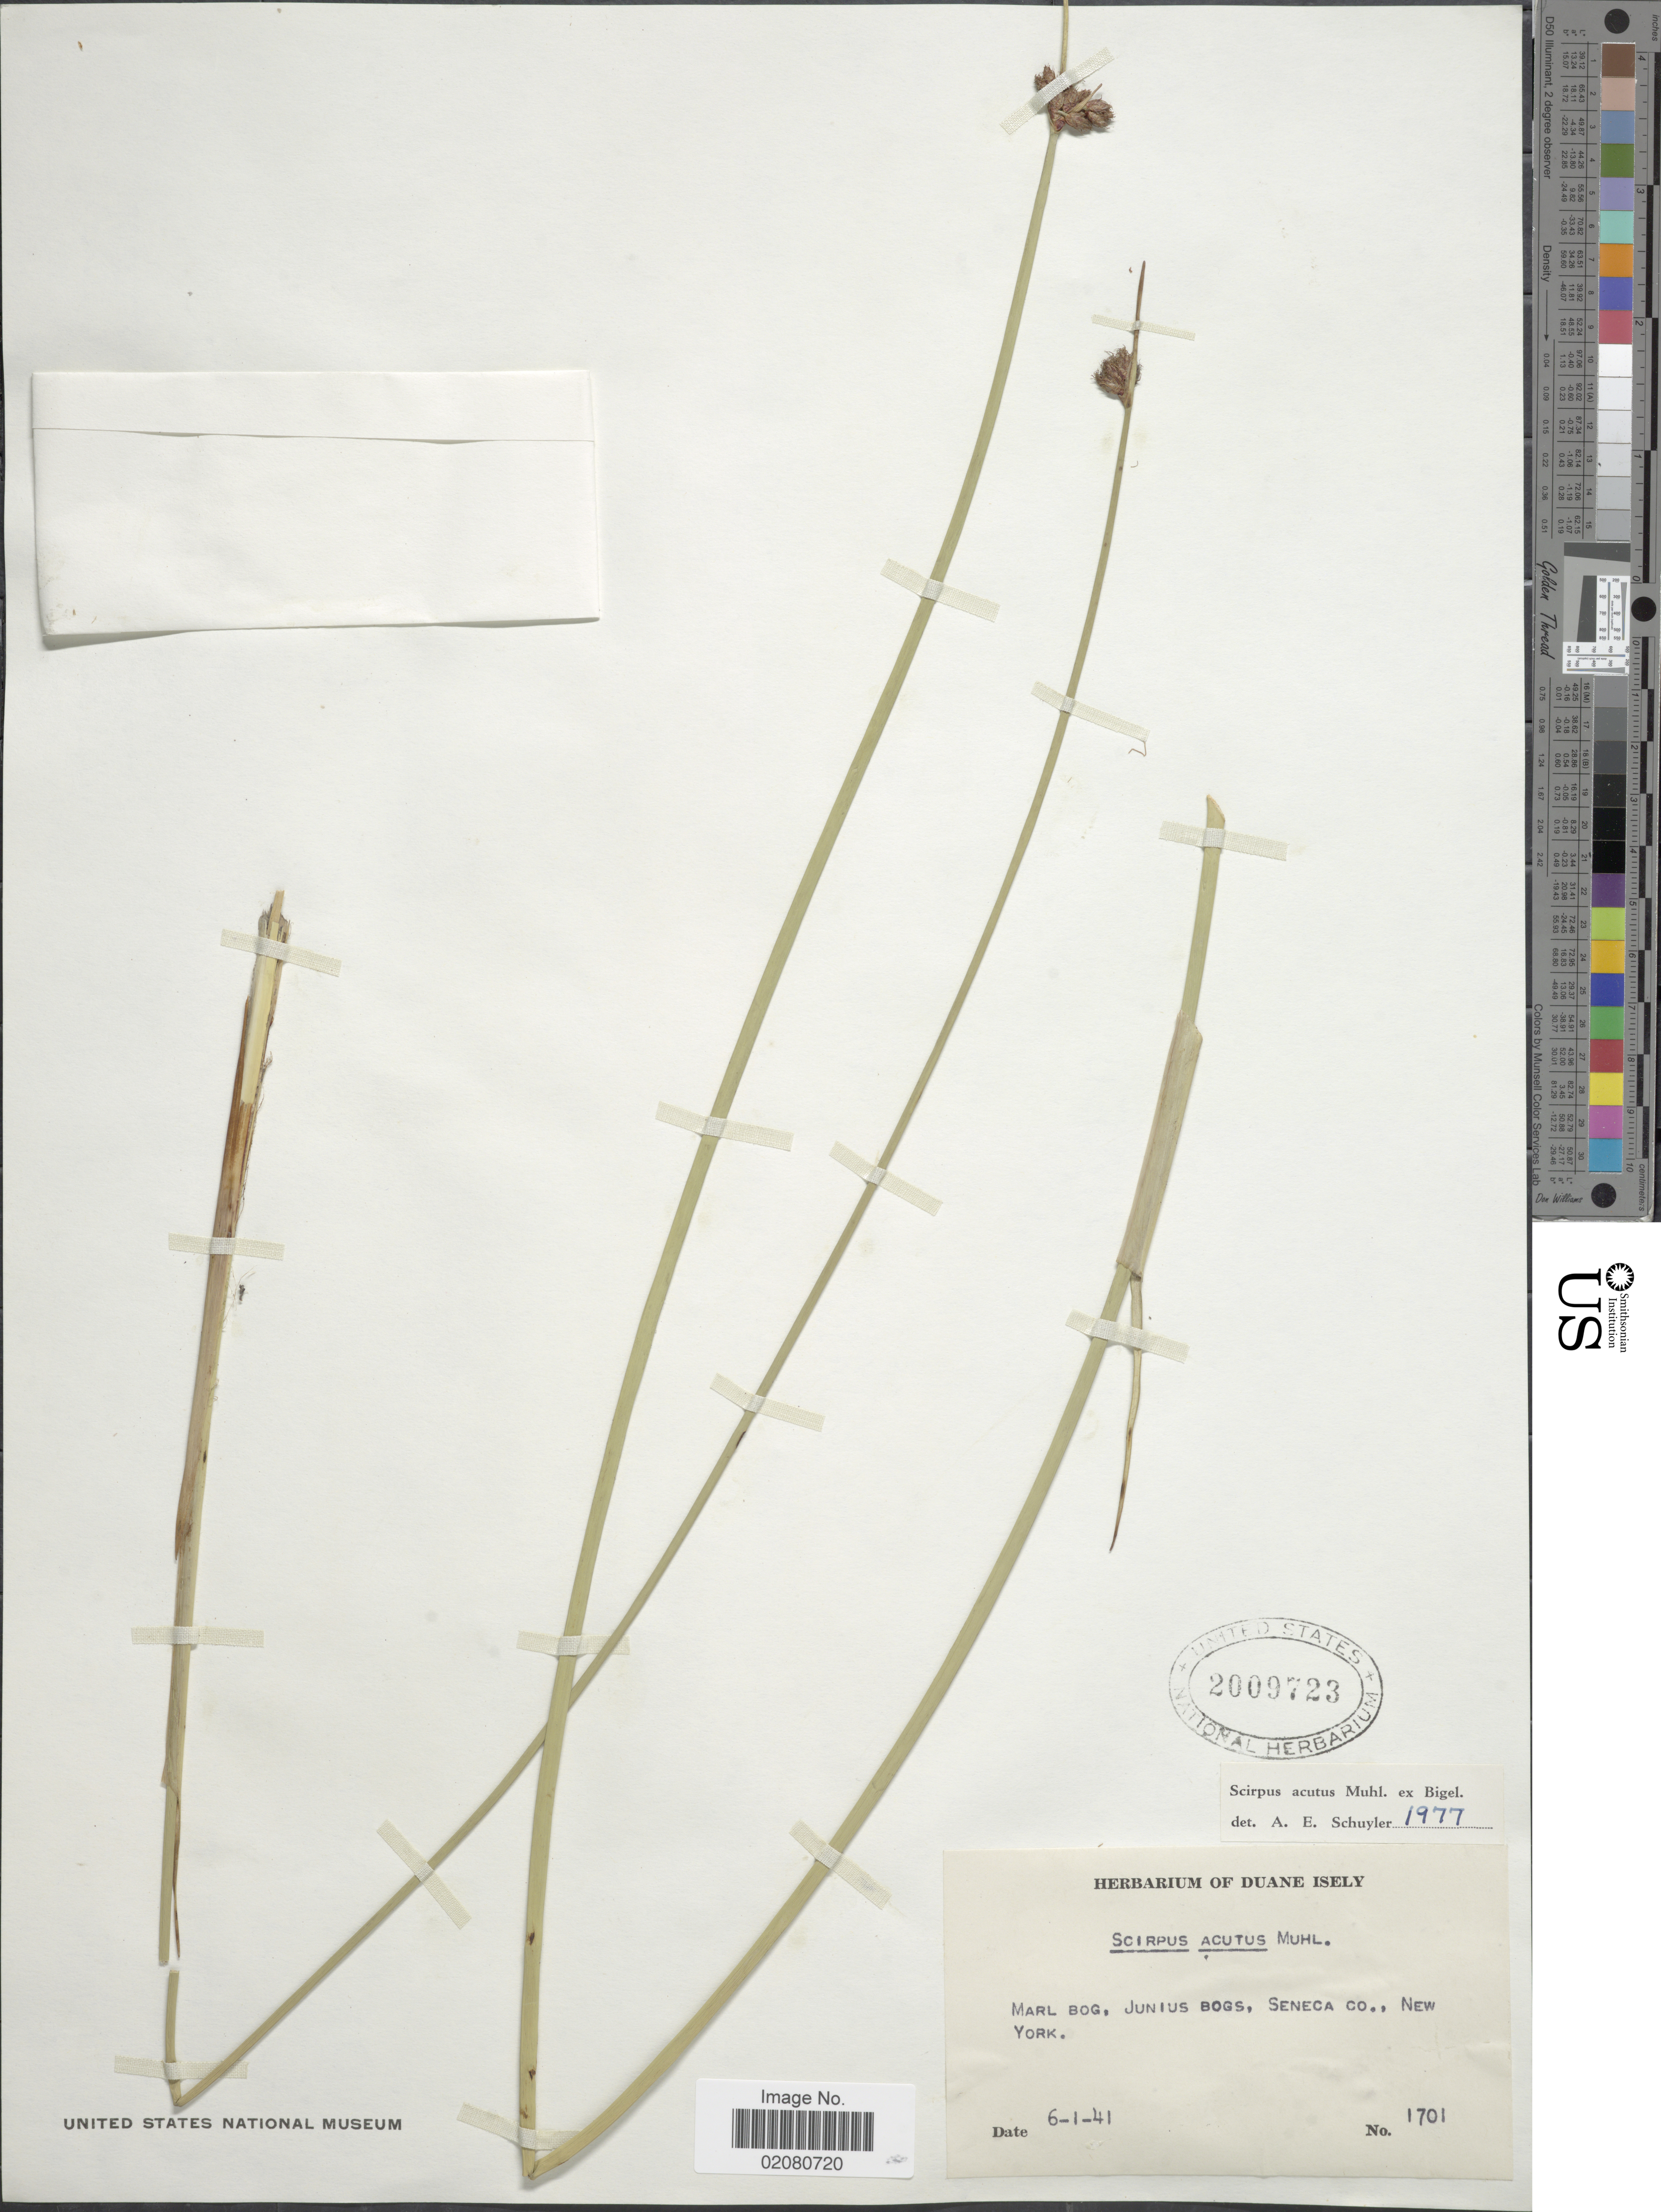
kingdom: Plantae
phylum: Tracheophyta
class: Liliopsida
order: Poales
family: Cyperaceae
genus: Schoenoplectus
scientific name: Schoenoplectus acutus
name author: (Muhl. ex Bigelow) Á. Löve & D. Löve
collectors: ex. herb. Duane Isely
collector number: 1701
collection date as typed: Transcribed d/m/y: 1/4/41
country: United States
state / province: New York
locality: Marl, Bog, Junius Bogs,. Senega Co., New York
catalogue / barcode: US 2009723